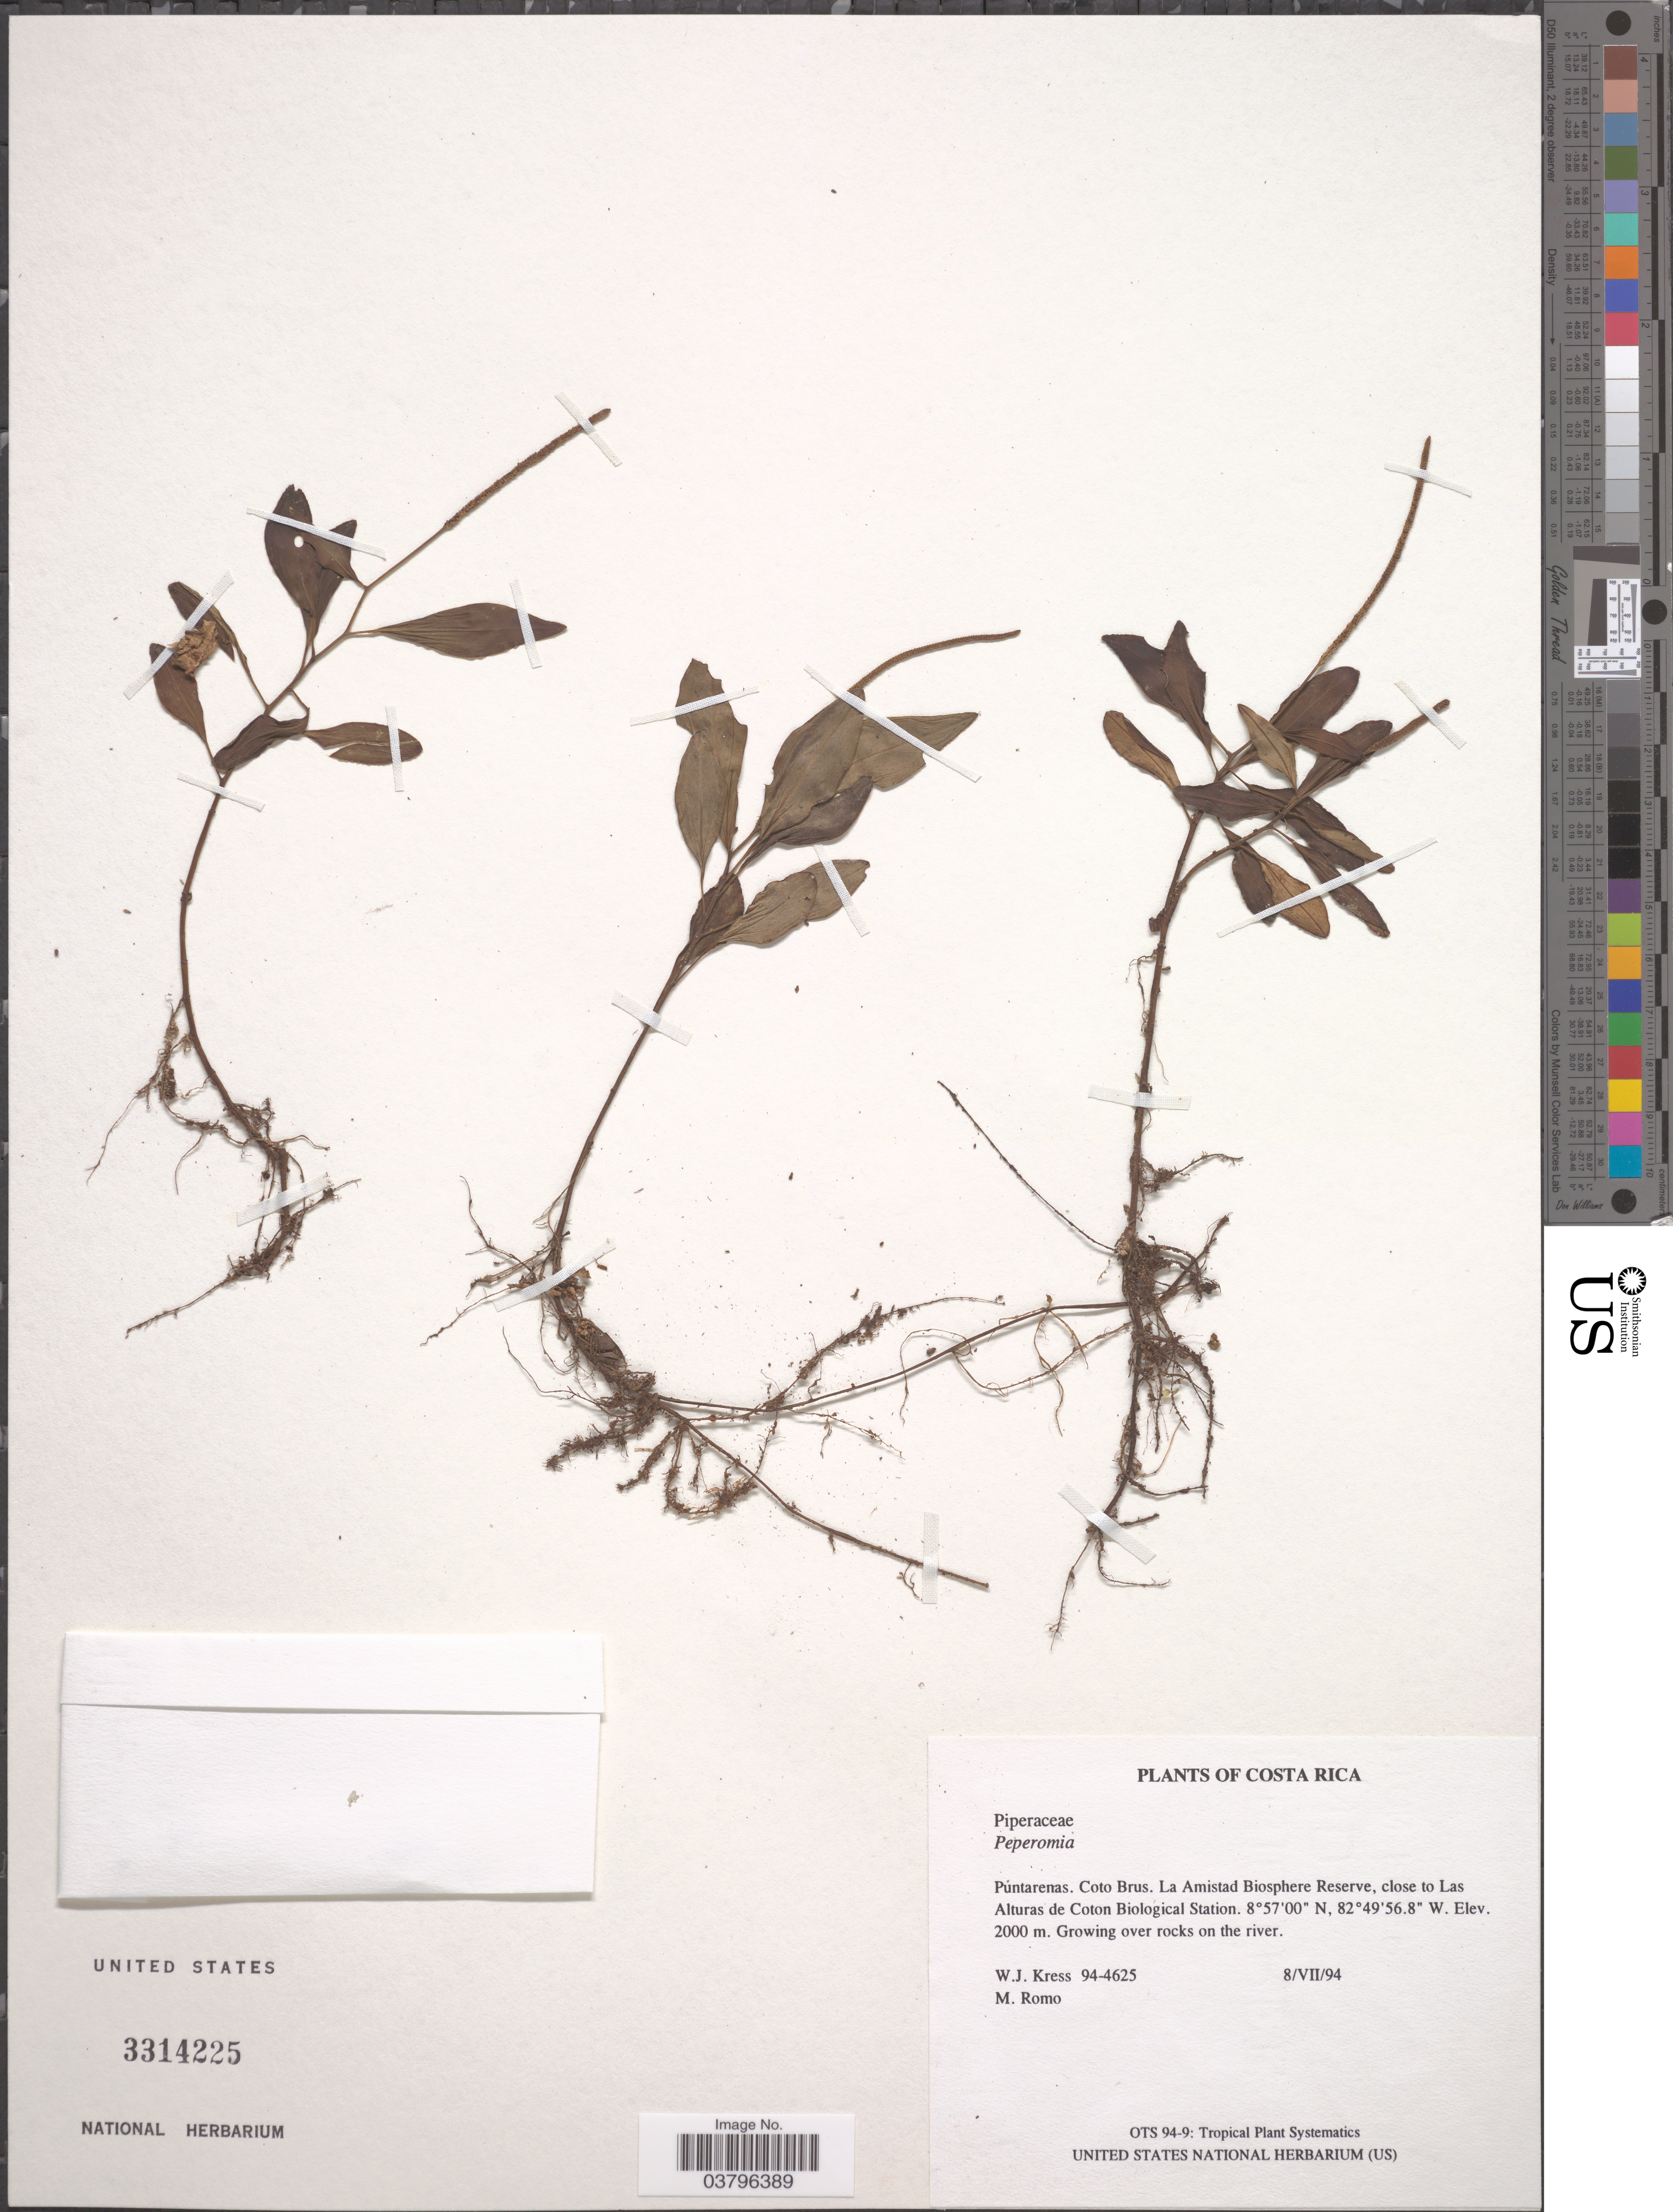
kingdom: Plantae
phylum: Tracheophyta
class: Magnoliopsida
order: Piperales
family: Piperaceae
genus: Peperomia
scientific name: Peperomia dendrophila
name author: Schltdl. & Cham.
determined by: Jiménez, José Estaban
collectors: W. J. Kress & M. Romo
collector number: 94-4625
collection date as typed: Transcribed d/m/y: 8/7/94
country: Costa Rica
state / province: Puntarenas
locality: Coto Brus. La Amistad Biosphere Reserve, close to Las Alturas de Coton Biological Station.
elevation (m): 2000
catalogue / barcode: US 314225